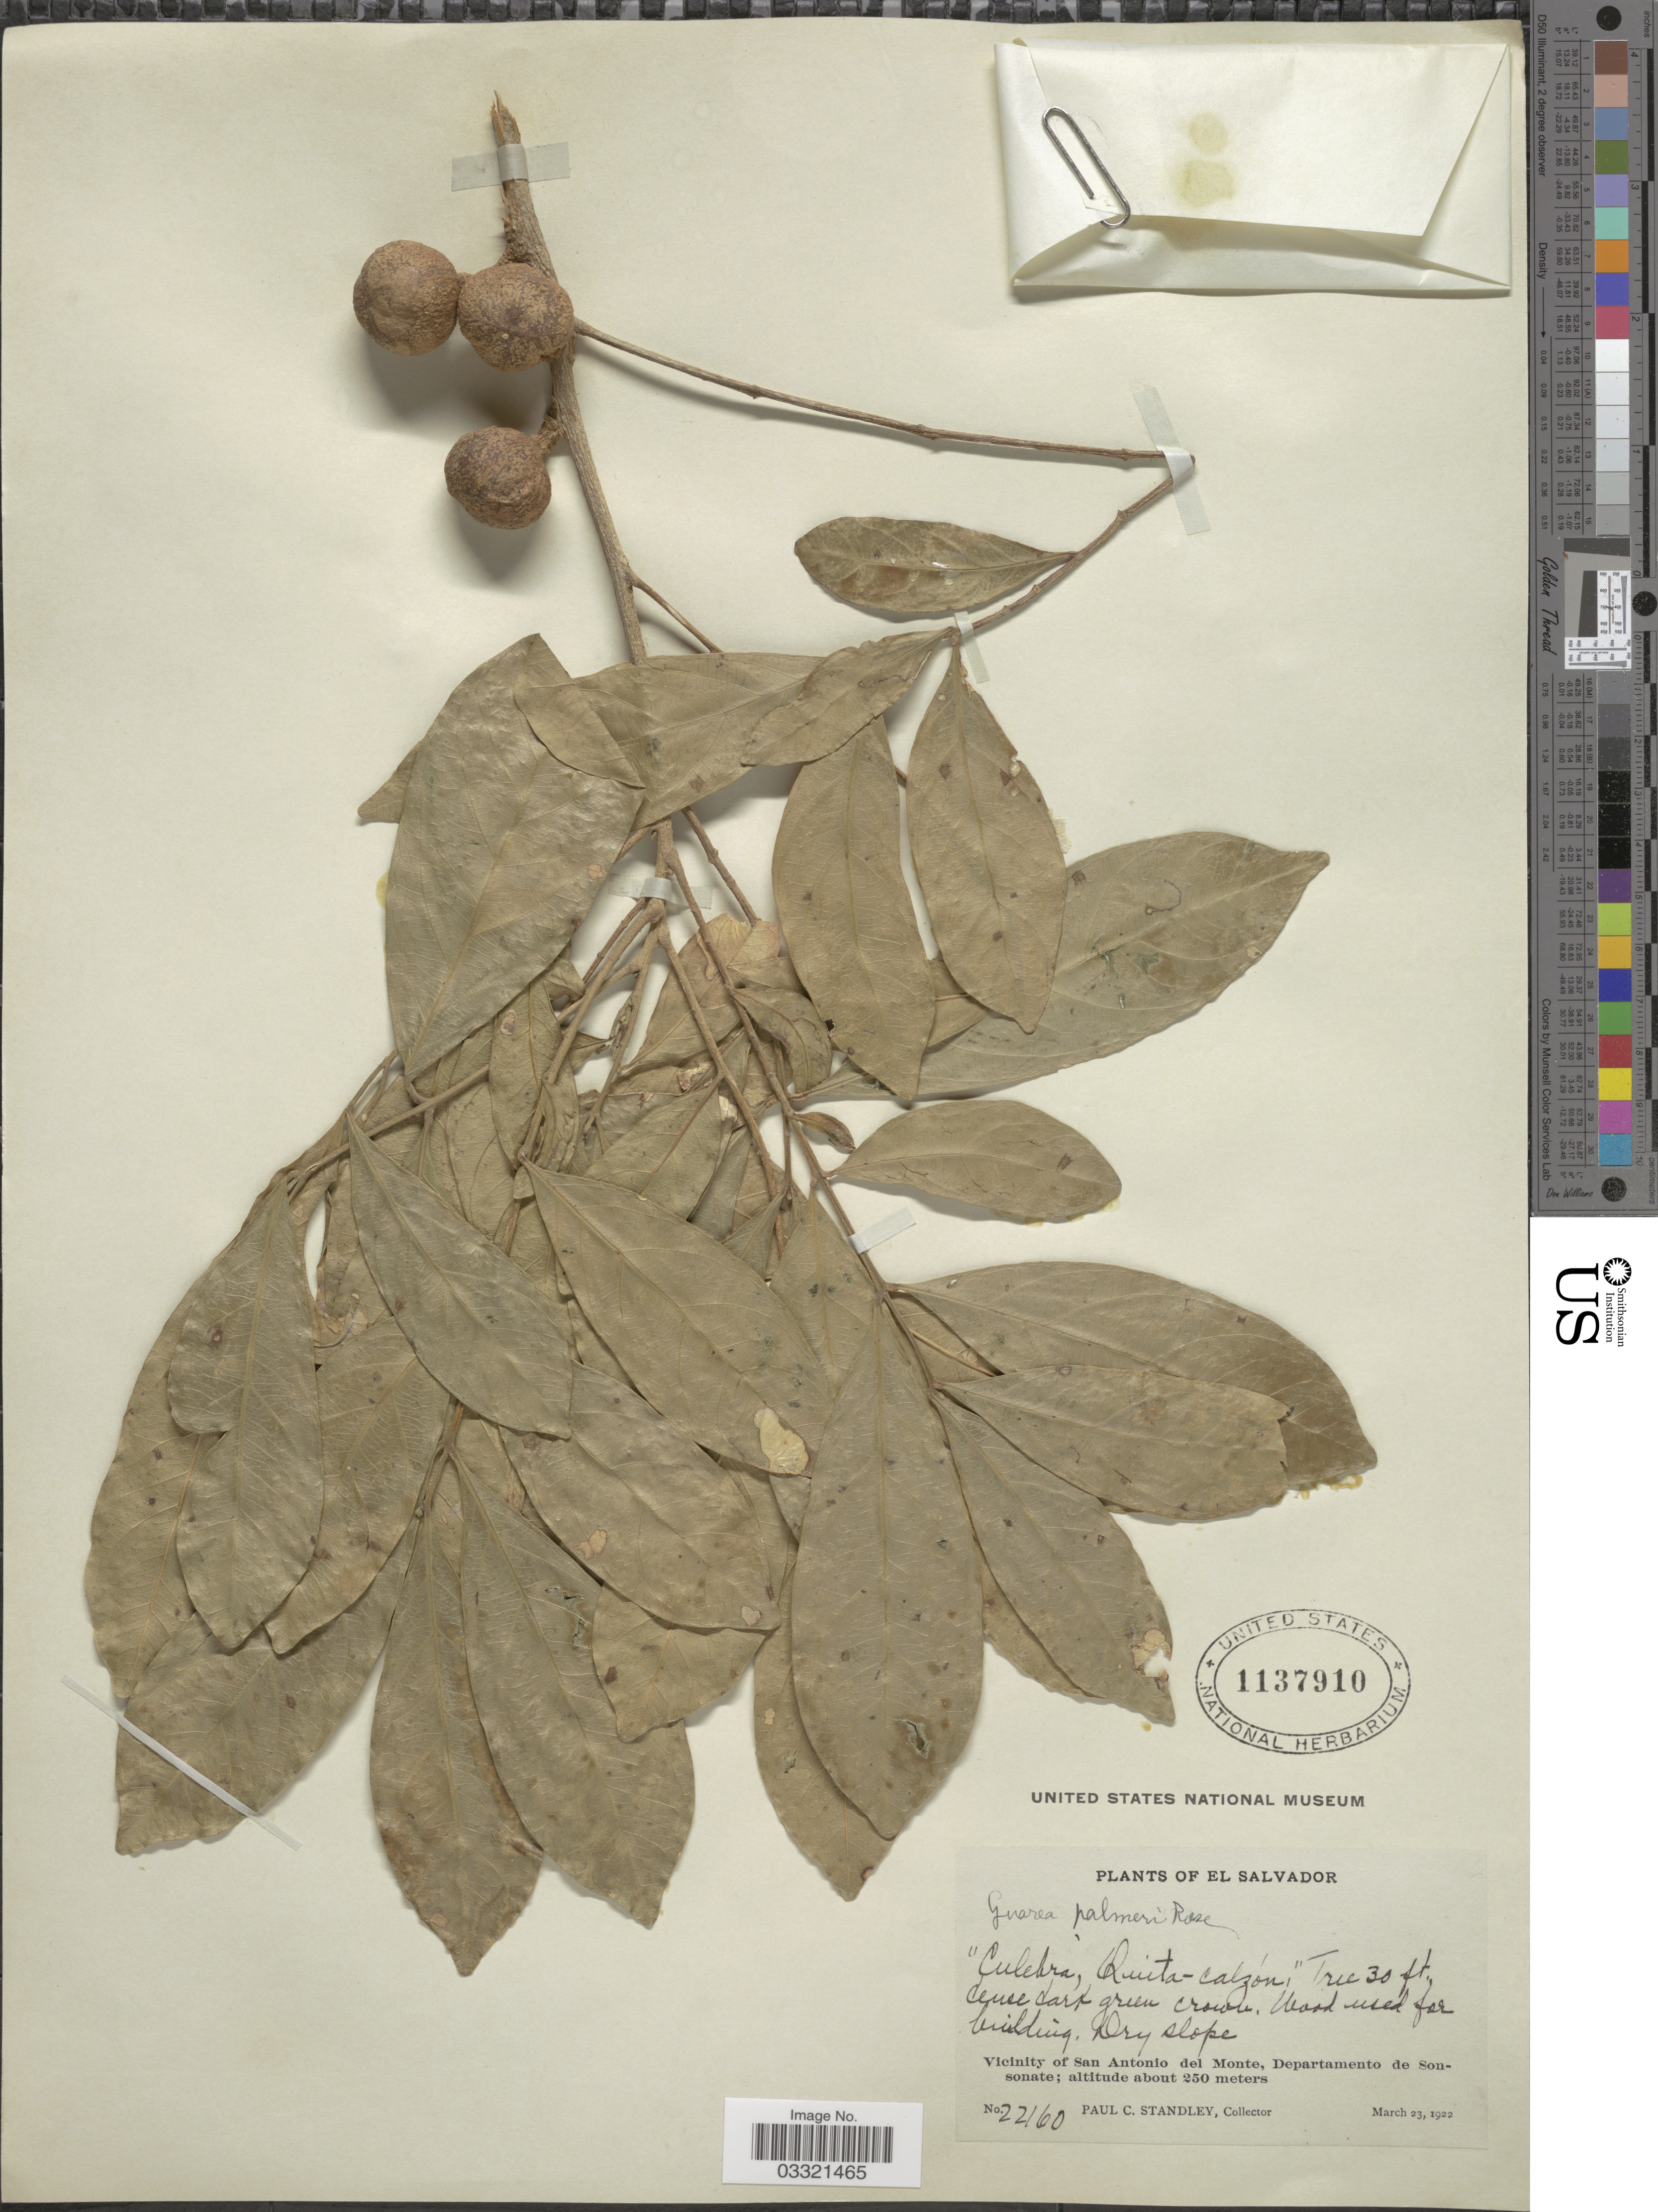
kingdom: Plantae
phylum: Tracheophyta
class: Magnoliopsida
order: Sapindales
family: Meliaceae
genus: Guarea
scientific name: Guarea palmeri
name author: Rose ex C. DC.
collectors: P. C. Standley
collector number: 22160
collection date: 1922-03-23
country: El Salvador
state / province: Sonsonate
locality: Vicinity of San Antonio del Monte, Departamento de Sonsonate.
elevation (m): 250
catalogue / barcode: US 1137910